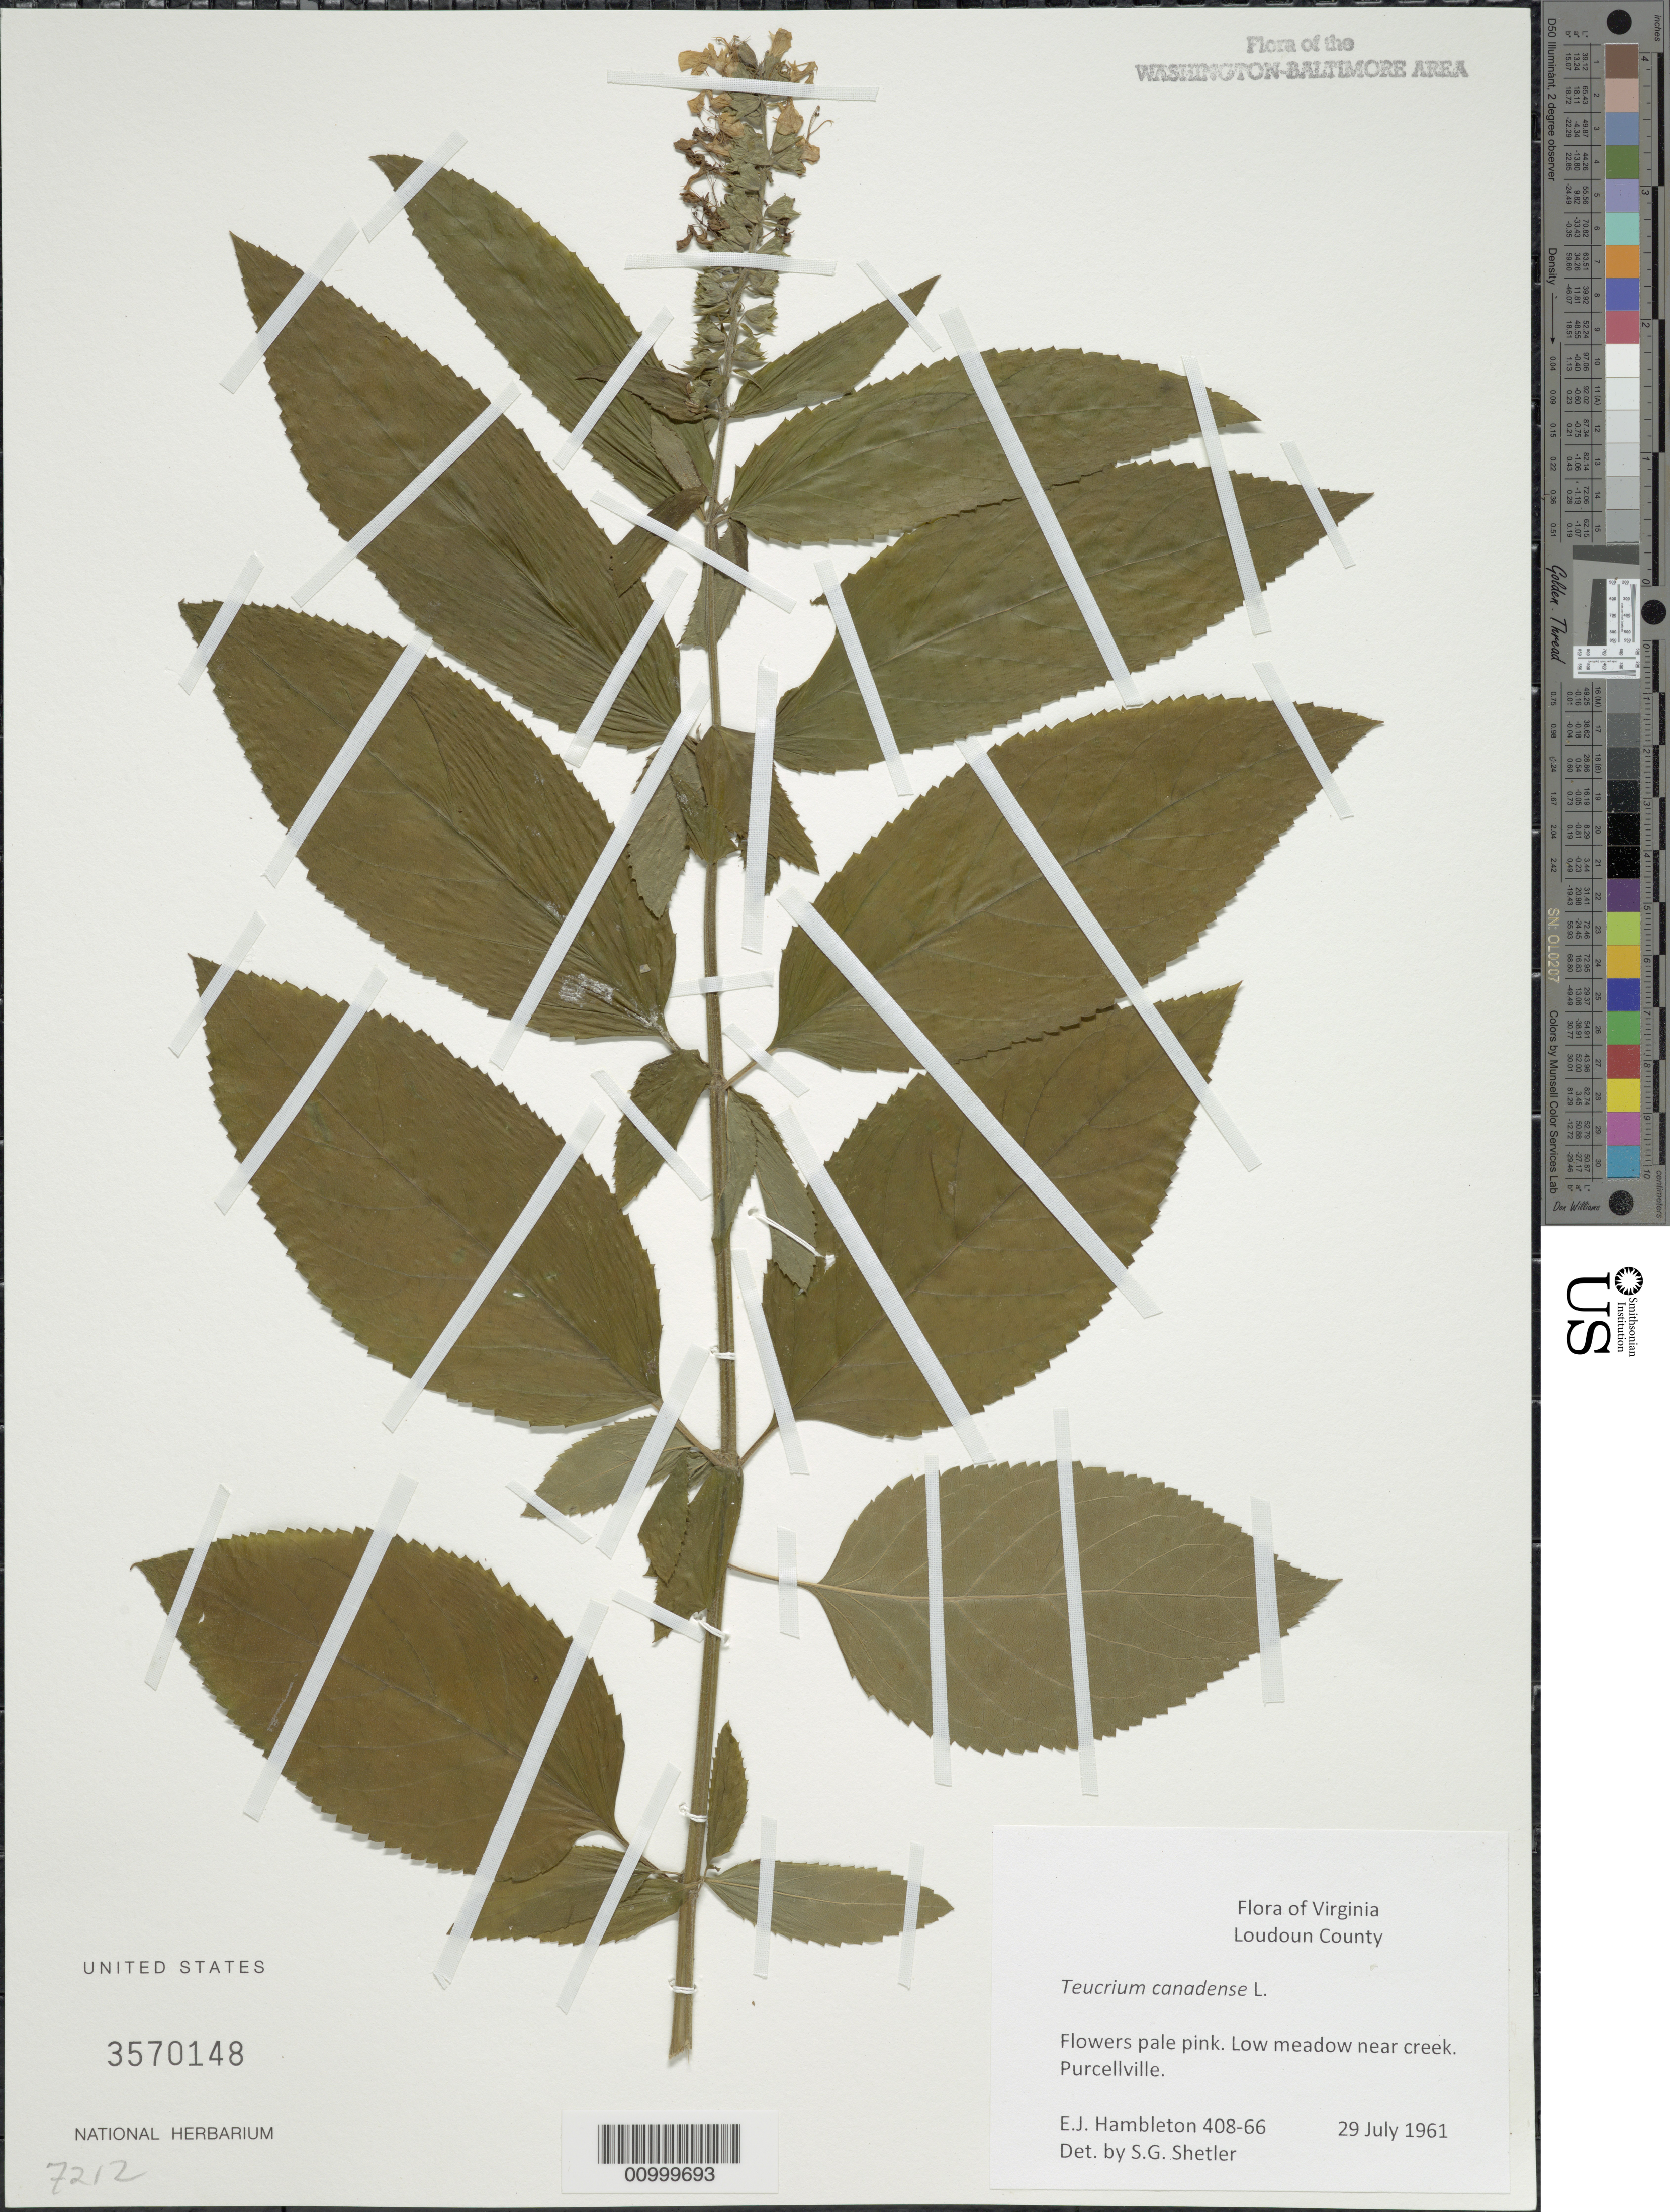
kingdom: Plantae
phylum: Tracheophyta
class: Magnoliopsida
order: Lamiales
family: Lamiaceae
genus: Teucrium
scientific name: Teucrium canadense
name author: L.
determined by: Shetler, Stanwyn G., (US), NMNH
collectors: E. Hambleton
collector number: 408-66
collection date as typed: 29 July 1961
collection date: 1961-07-29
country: United States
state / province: Virginia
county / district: Loudoun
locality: Purcellville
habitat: low meadow near creek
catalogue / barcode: US 3570148